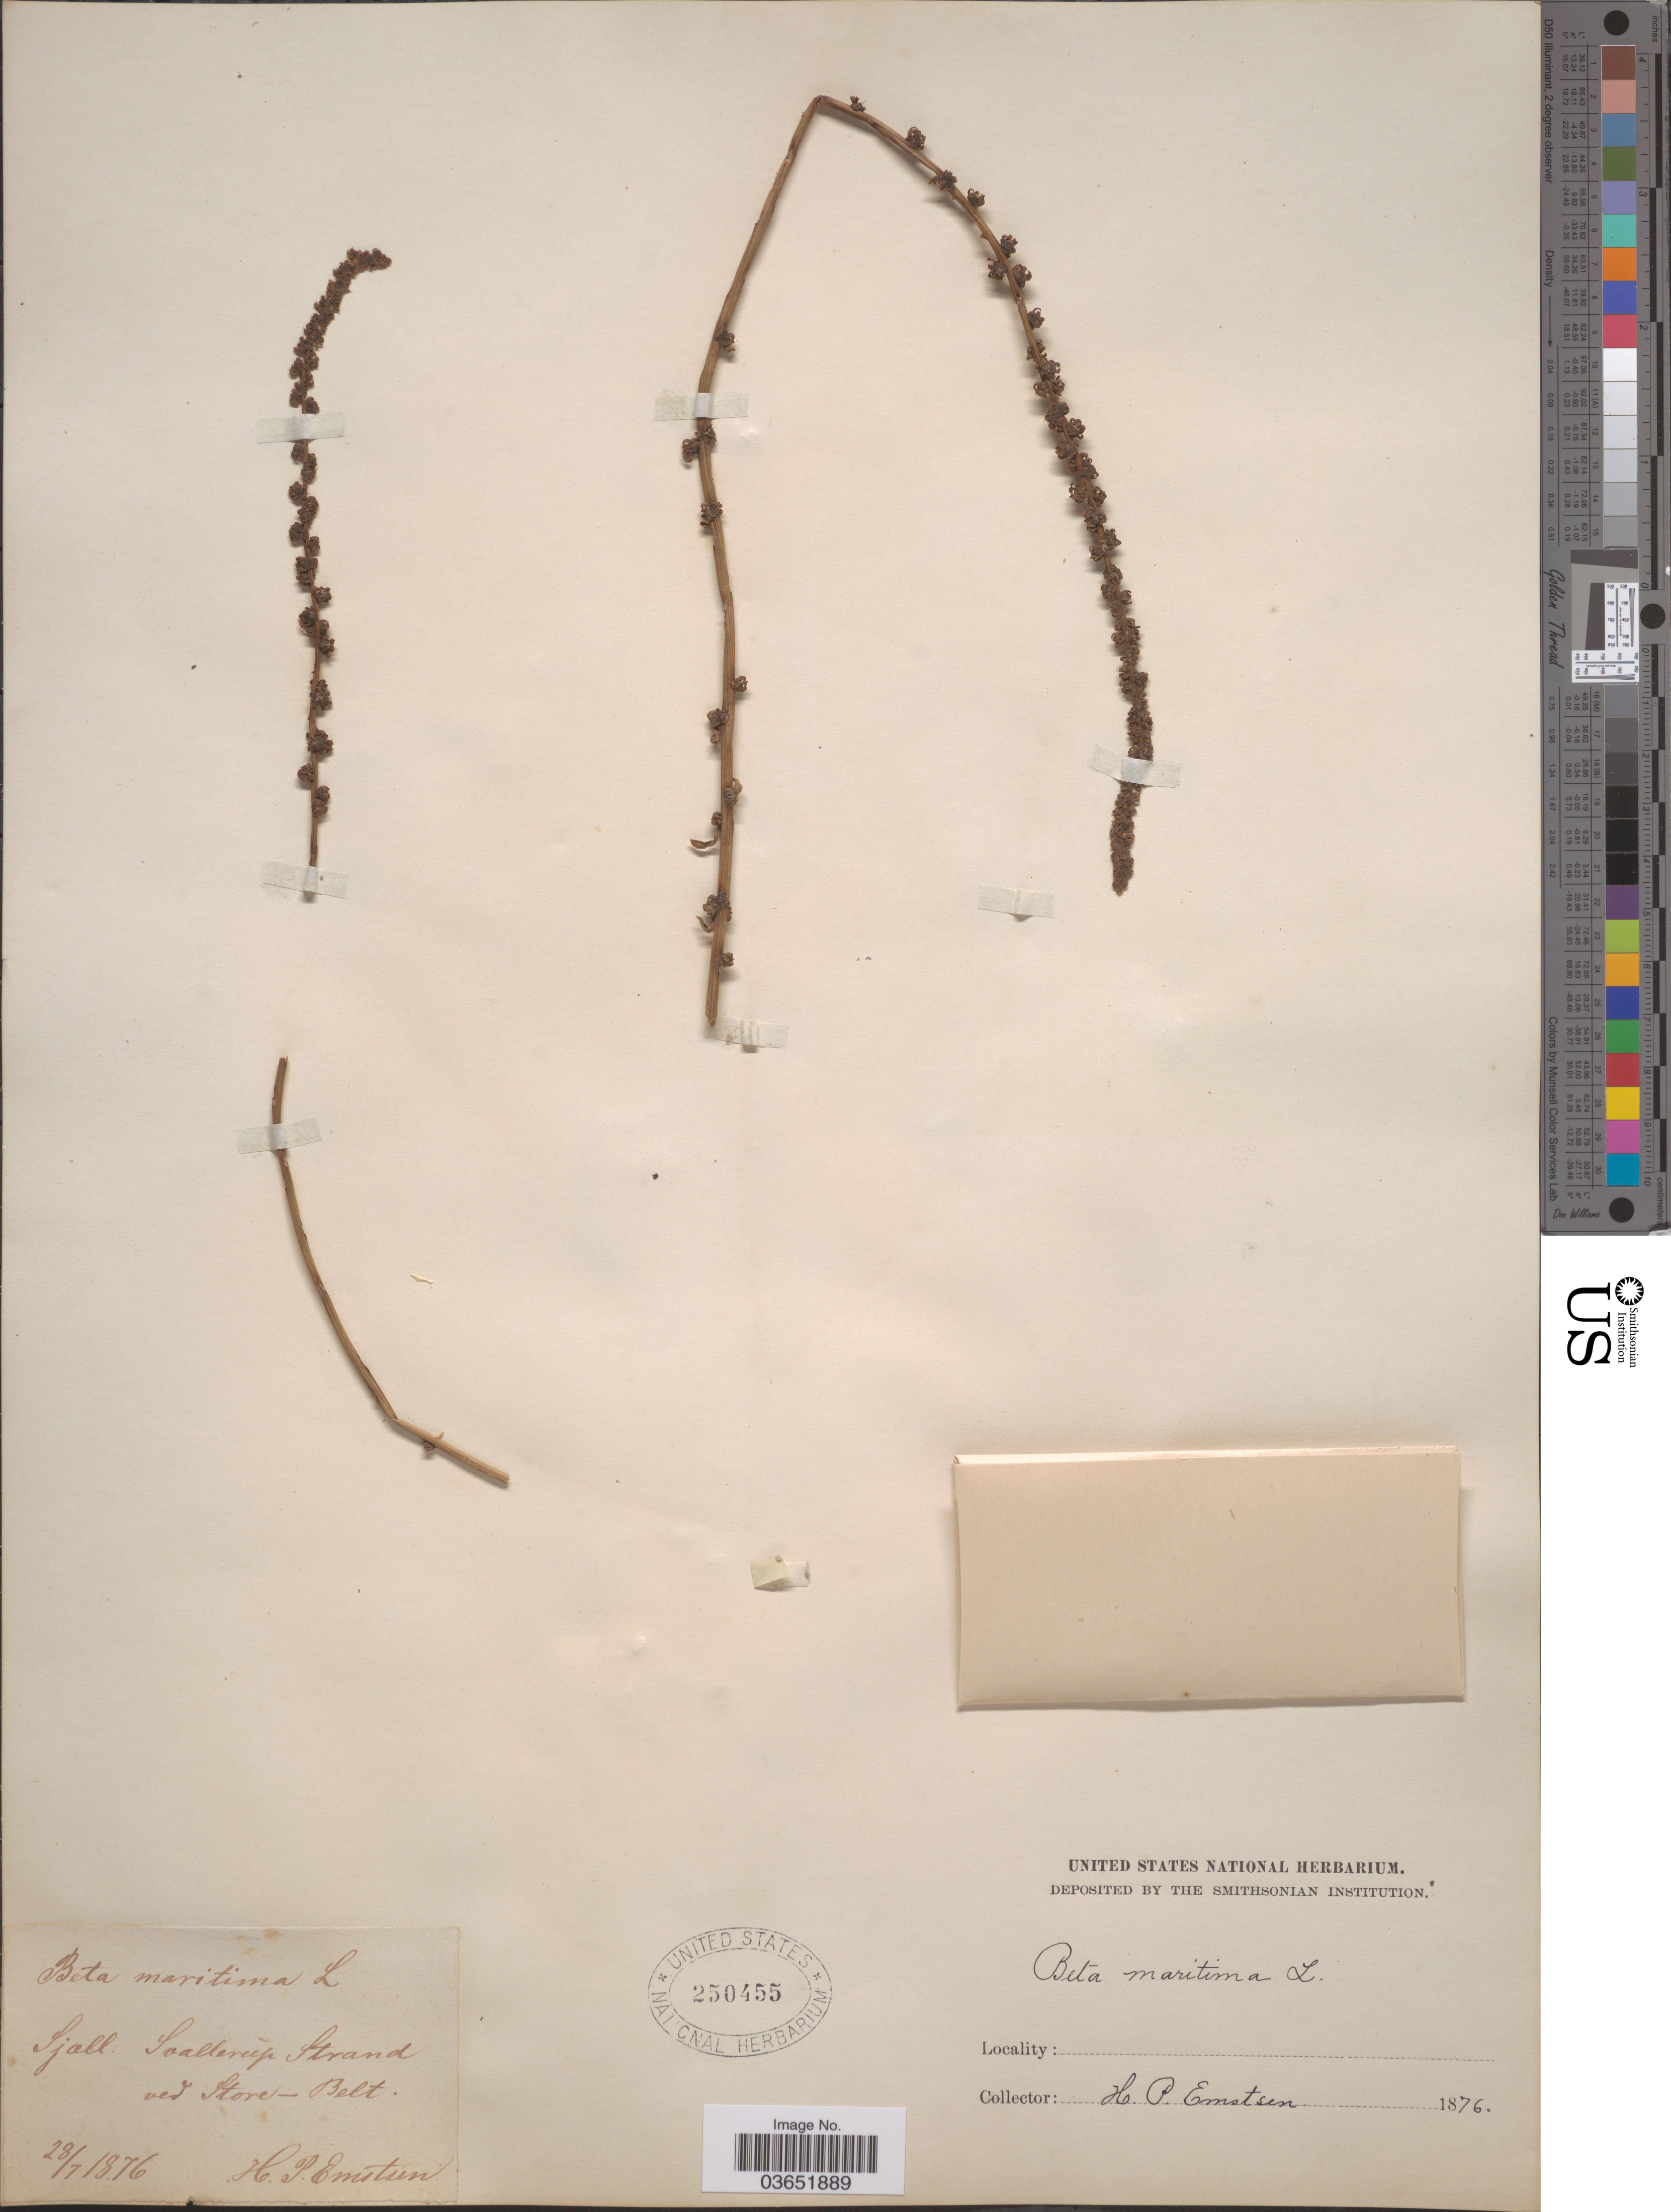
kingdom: Plantae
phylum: Tracheophyta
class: Magnoliopsida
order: Caryophyllales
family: Amaranthaceae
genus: Beta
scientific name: Beta maritima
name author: L.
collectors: H. Ernstsen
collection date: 1876-07-28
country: Denmark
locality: Sjæll. Svallerúp Strand ved Store-Belt.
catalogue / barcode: US 250455